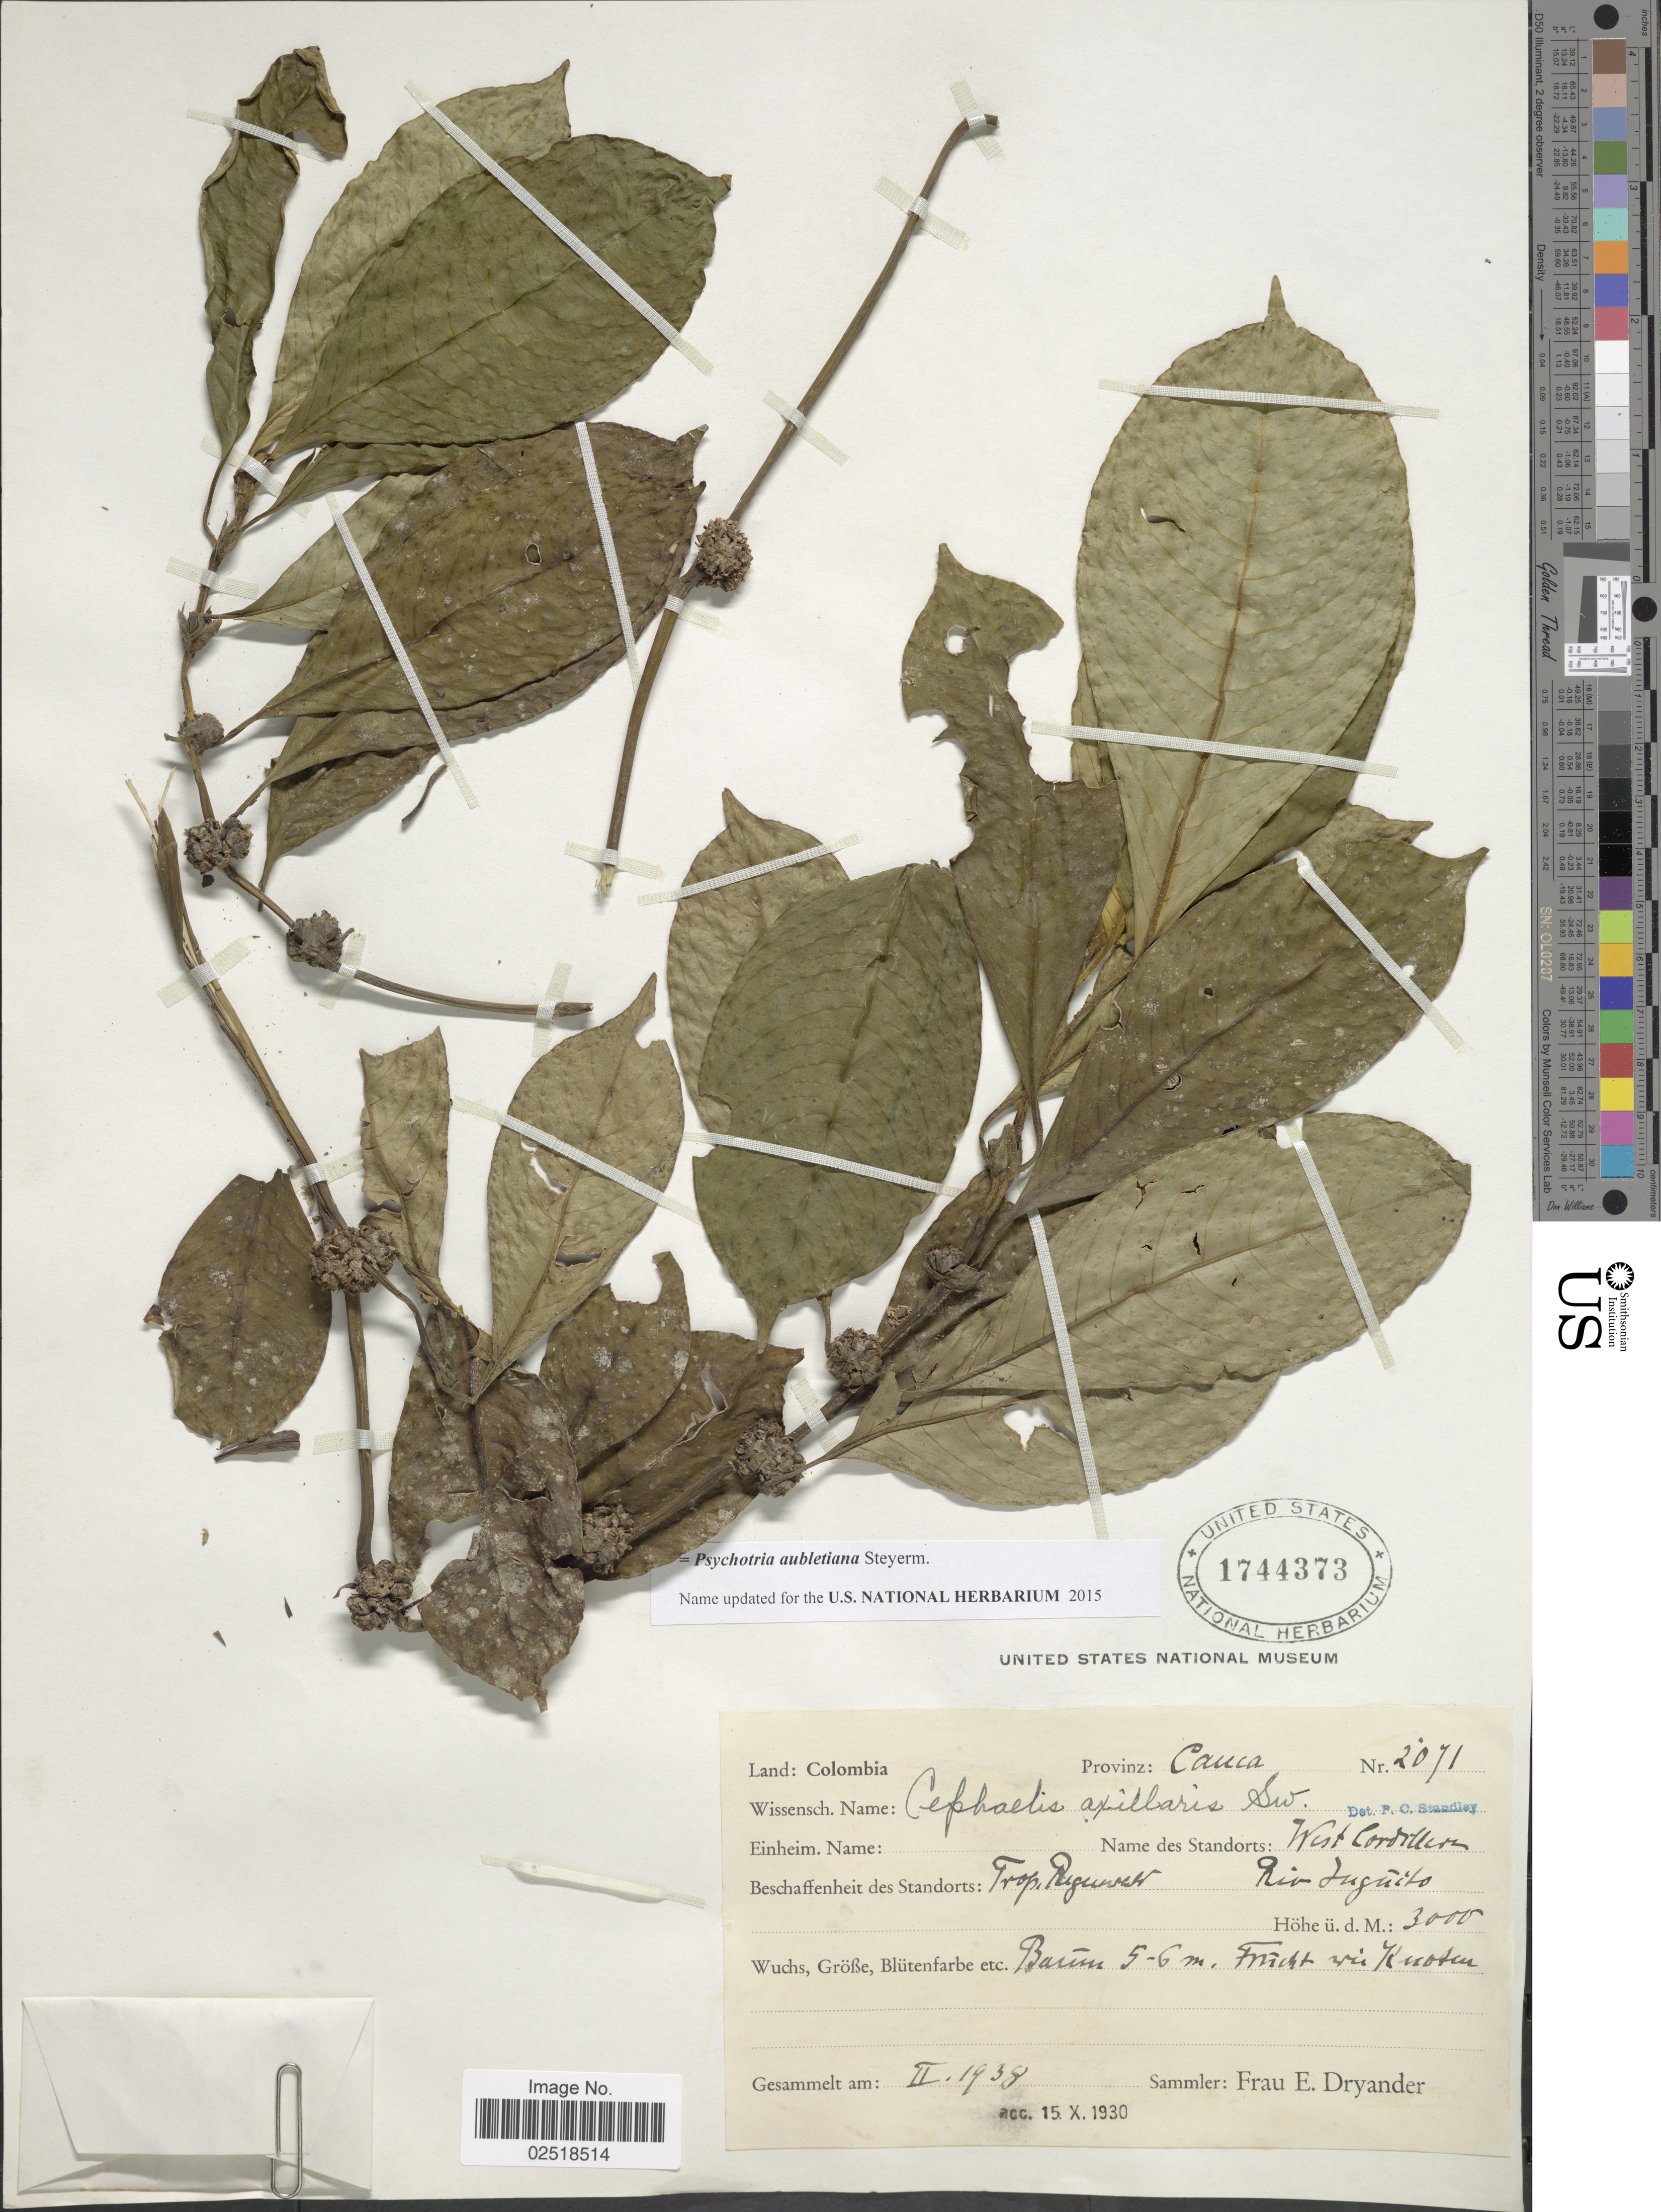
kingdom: Plantae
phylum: Tracheophyta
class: Magnoliopsida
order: Gentianales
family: Rubiaceae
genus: Psychotria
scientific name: Psychotria aubletiana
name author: Steyerm.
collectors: F. Dryander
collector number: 2071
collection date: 1938-02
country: Colombia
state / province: Cauca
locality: West Cordillera, Rio Juguito.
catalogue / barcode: US 1744373